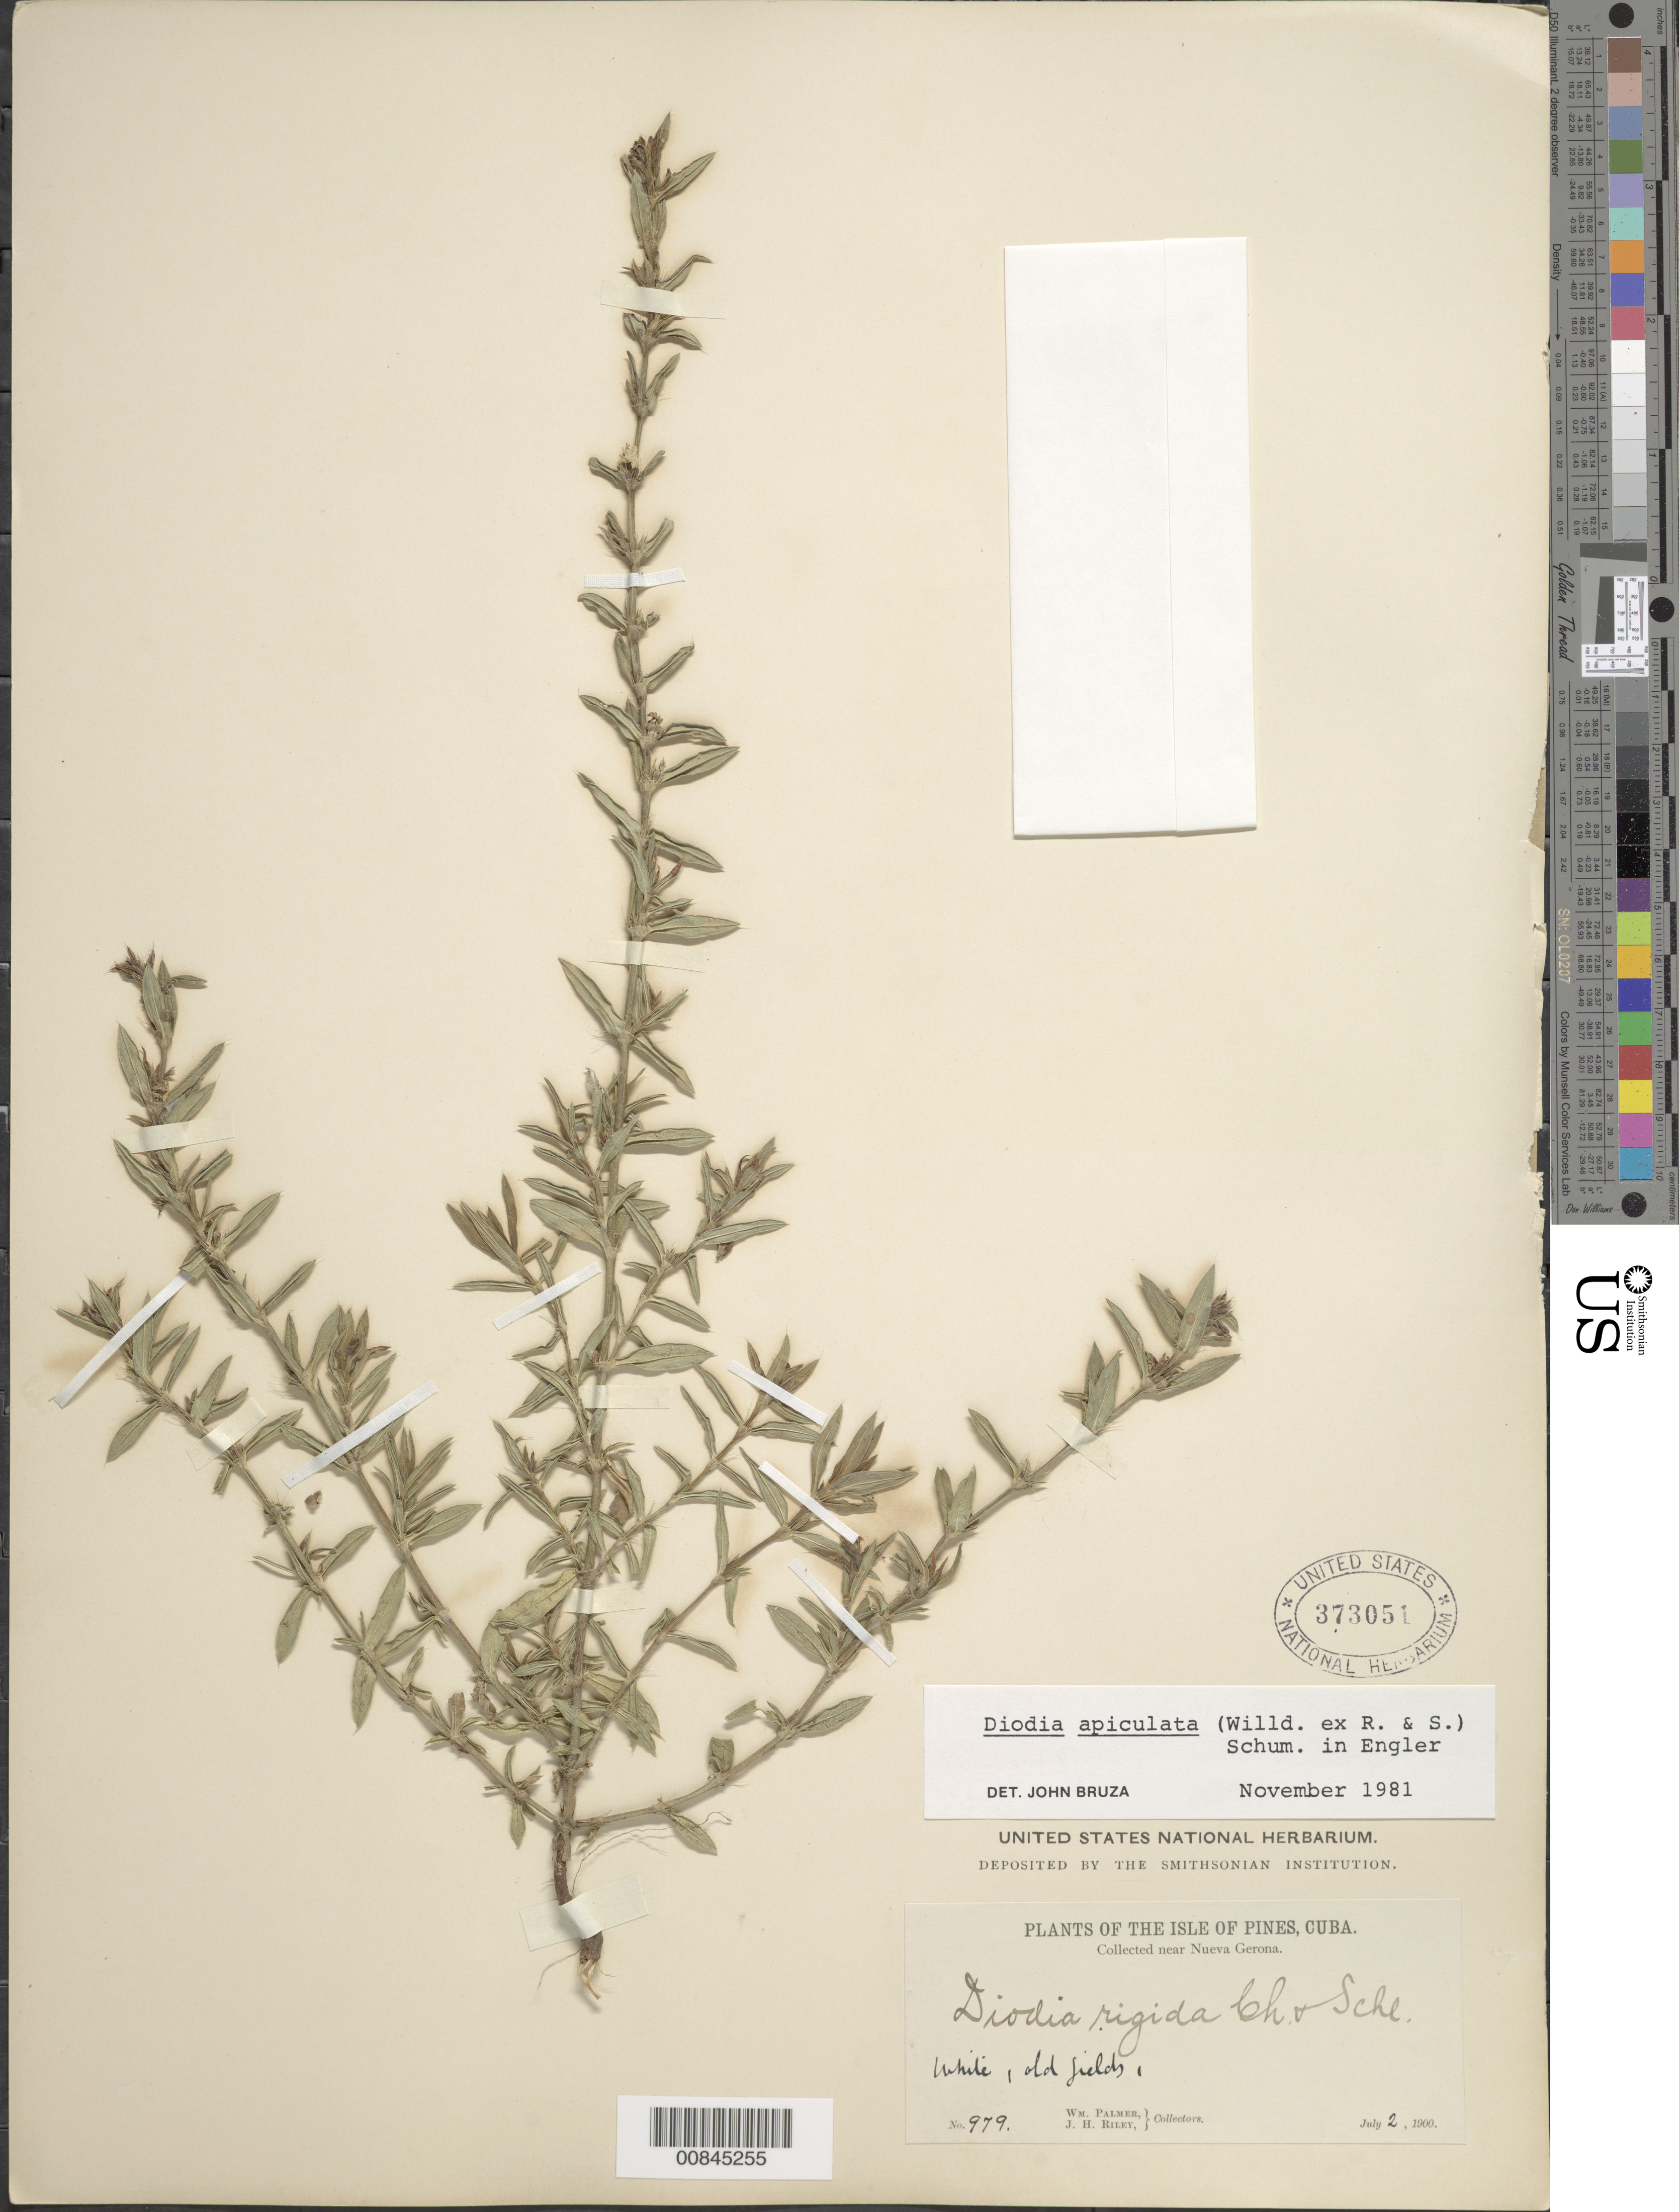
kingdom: Plantae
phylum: Tracheophyta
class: Magnoliopsida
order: Gentianales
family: Rubiaceae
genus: Diodella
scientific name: Diodella apiculata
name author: (Willd. ex Roem. & Schult.) Bacigalupo & E.L. Cabral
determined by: Bruza, J.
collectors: W. Palmer & J. H. Riley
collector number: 979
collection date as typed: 02 Jul 1900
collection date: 1900-07-02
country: Cuba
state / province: Isla de La Juventud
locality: Near Nueva Gerona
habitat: Old fields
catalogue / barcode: US 373051